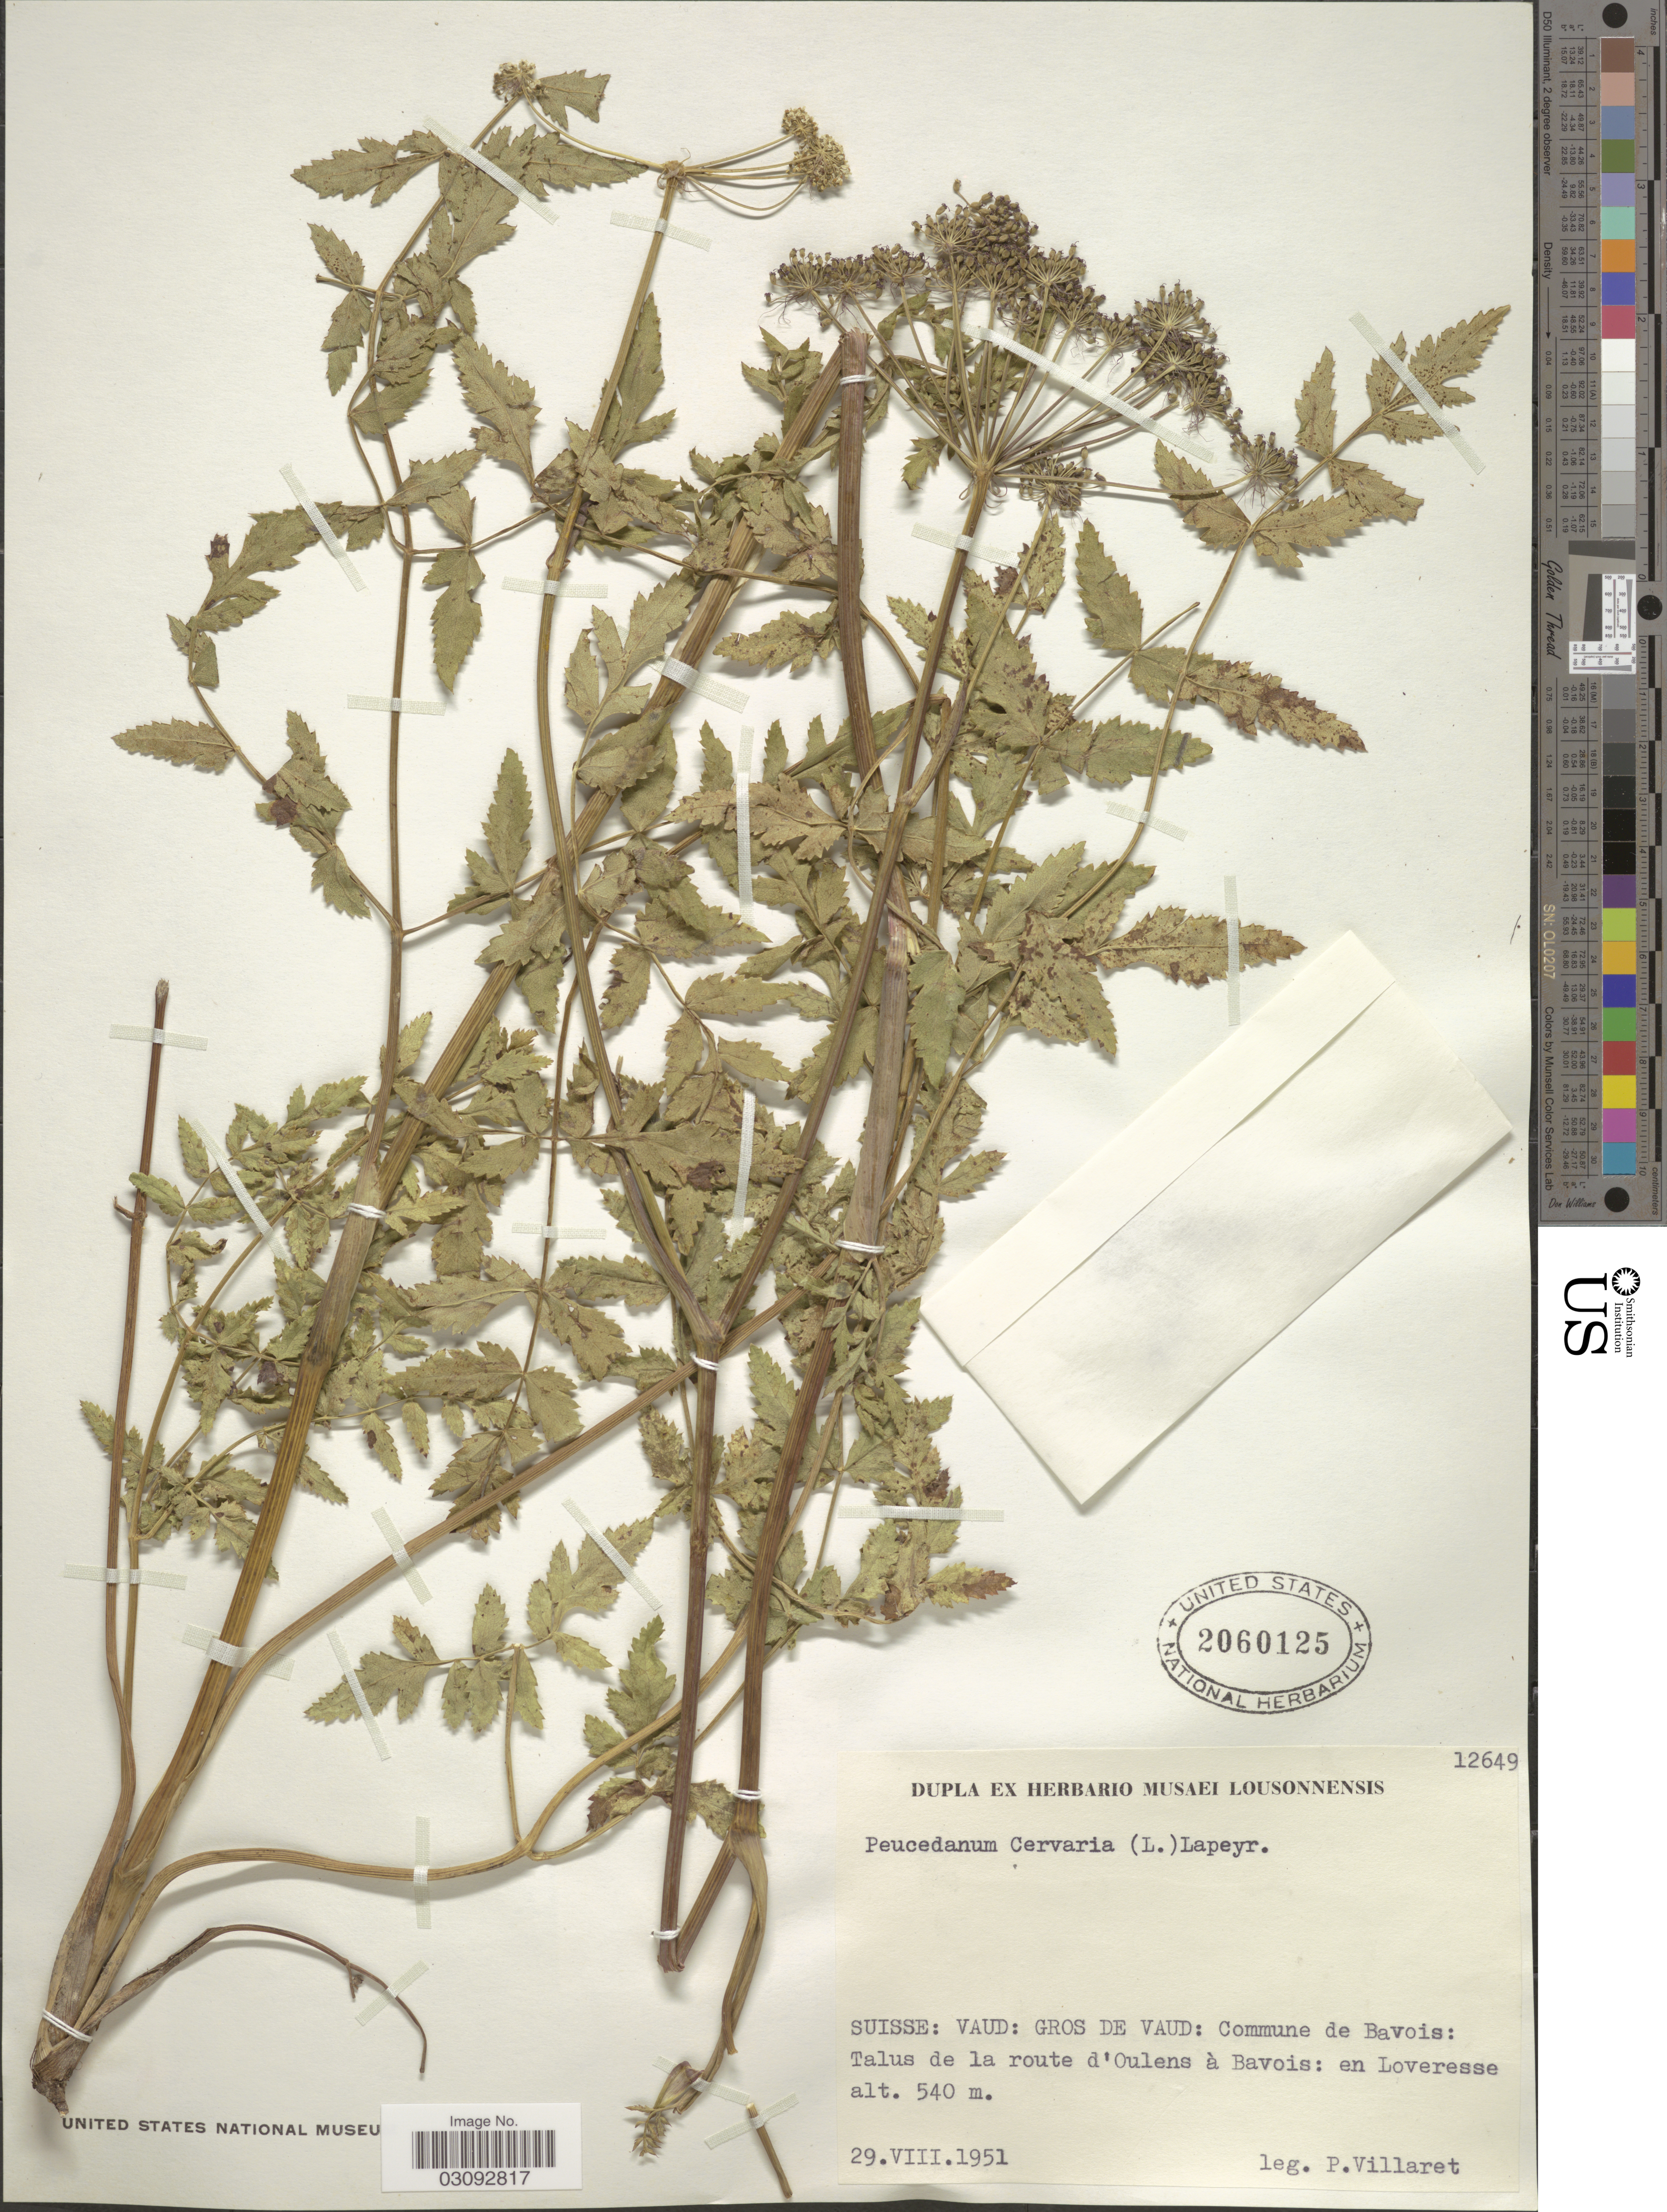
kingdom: Plantae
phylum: Tracheophyta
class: Magnoliopsida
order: Apiales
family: Apiaceae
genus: Peucedanum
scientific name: Peucedanum cervaria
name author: (L.) Cusson ex Lapeyr.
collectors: P. Villaret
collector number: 12649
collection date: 1951-08-29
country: Switzerland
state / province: Vaud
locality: Suisse: Gros de Vaud: Commune de Bavois: Talus de la route d'Oulens à Bavois: en Loveresse.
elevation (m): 540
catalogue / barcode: US 2060125